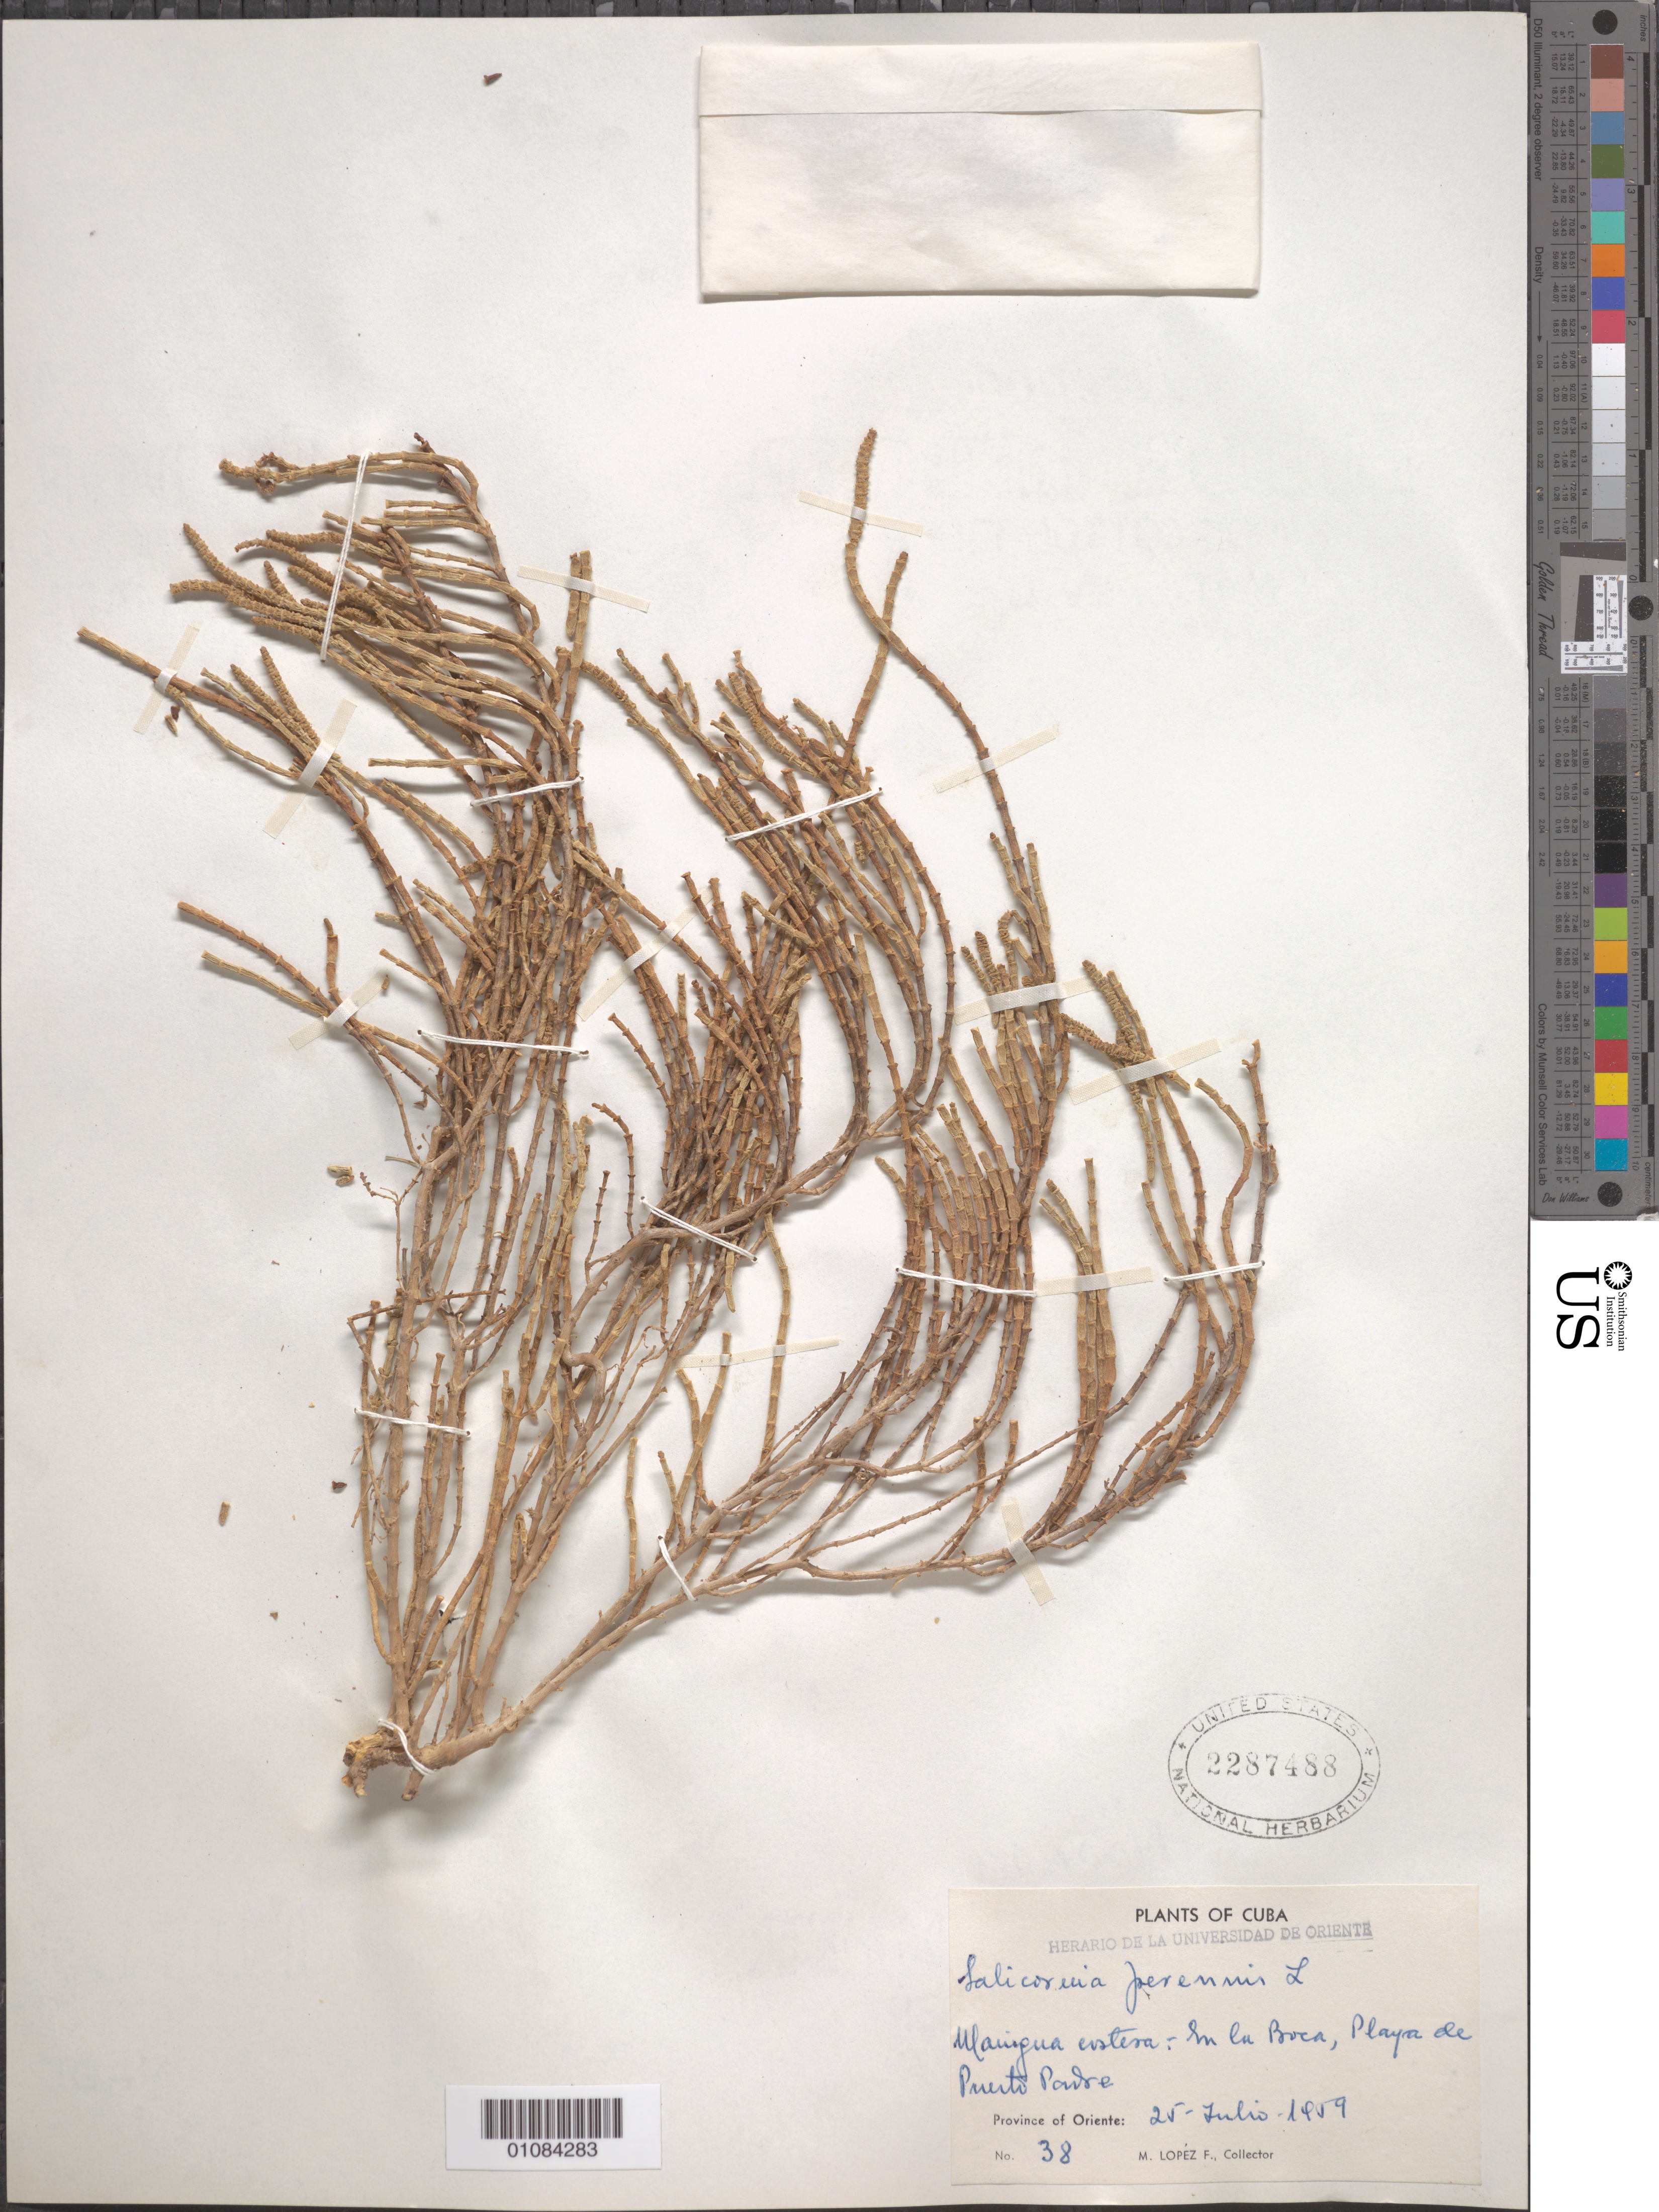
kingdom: Plantae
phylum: Tracheophyta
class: Magnoliopsida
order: Caryophyllales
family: Amaranthaceae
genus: Salicornia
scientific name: Salicornia perennis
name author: Mill.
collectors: M. López Figueiras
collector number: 38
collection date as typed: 25 Jul 1959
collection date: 1959-07-25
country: Cuba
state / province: Las Tunas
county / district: Puerto Padre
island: Cuba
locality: Manigua estera-su la boca, Playa de Puerto Padre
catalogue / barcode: US 2287488